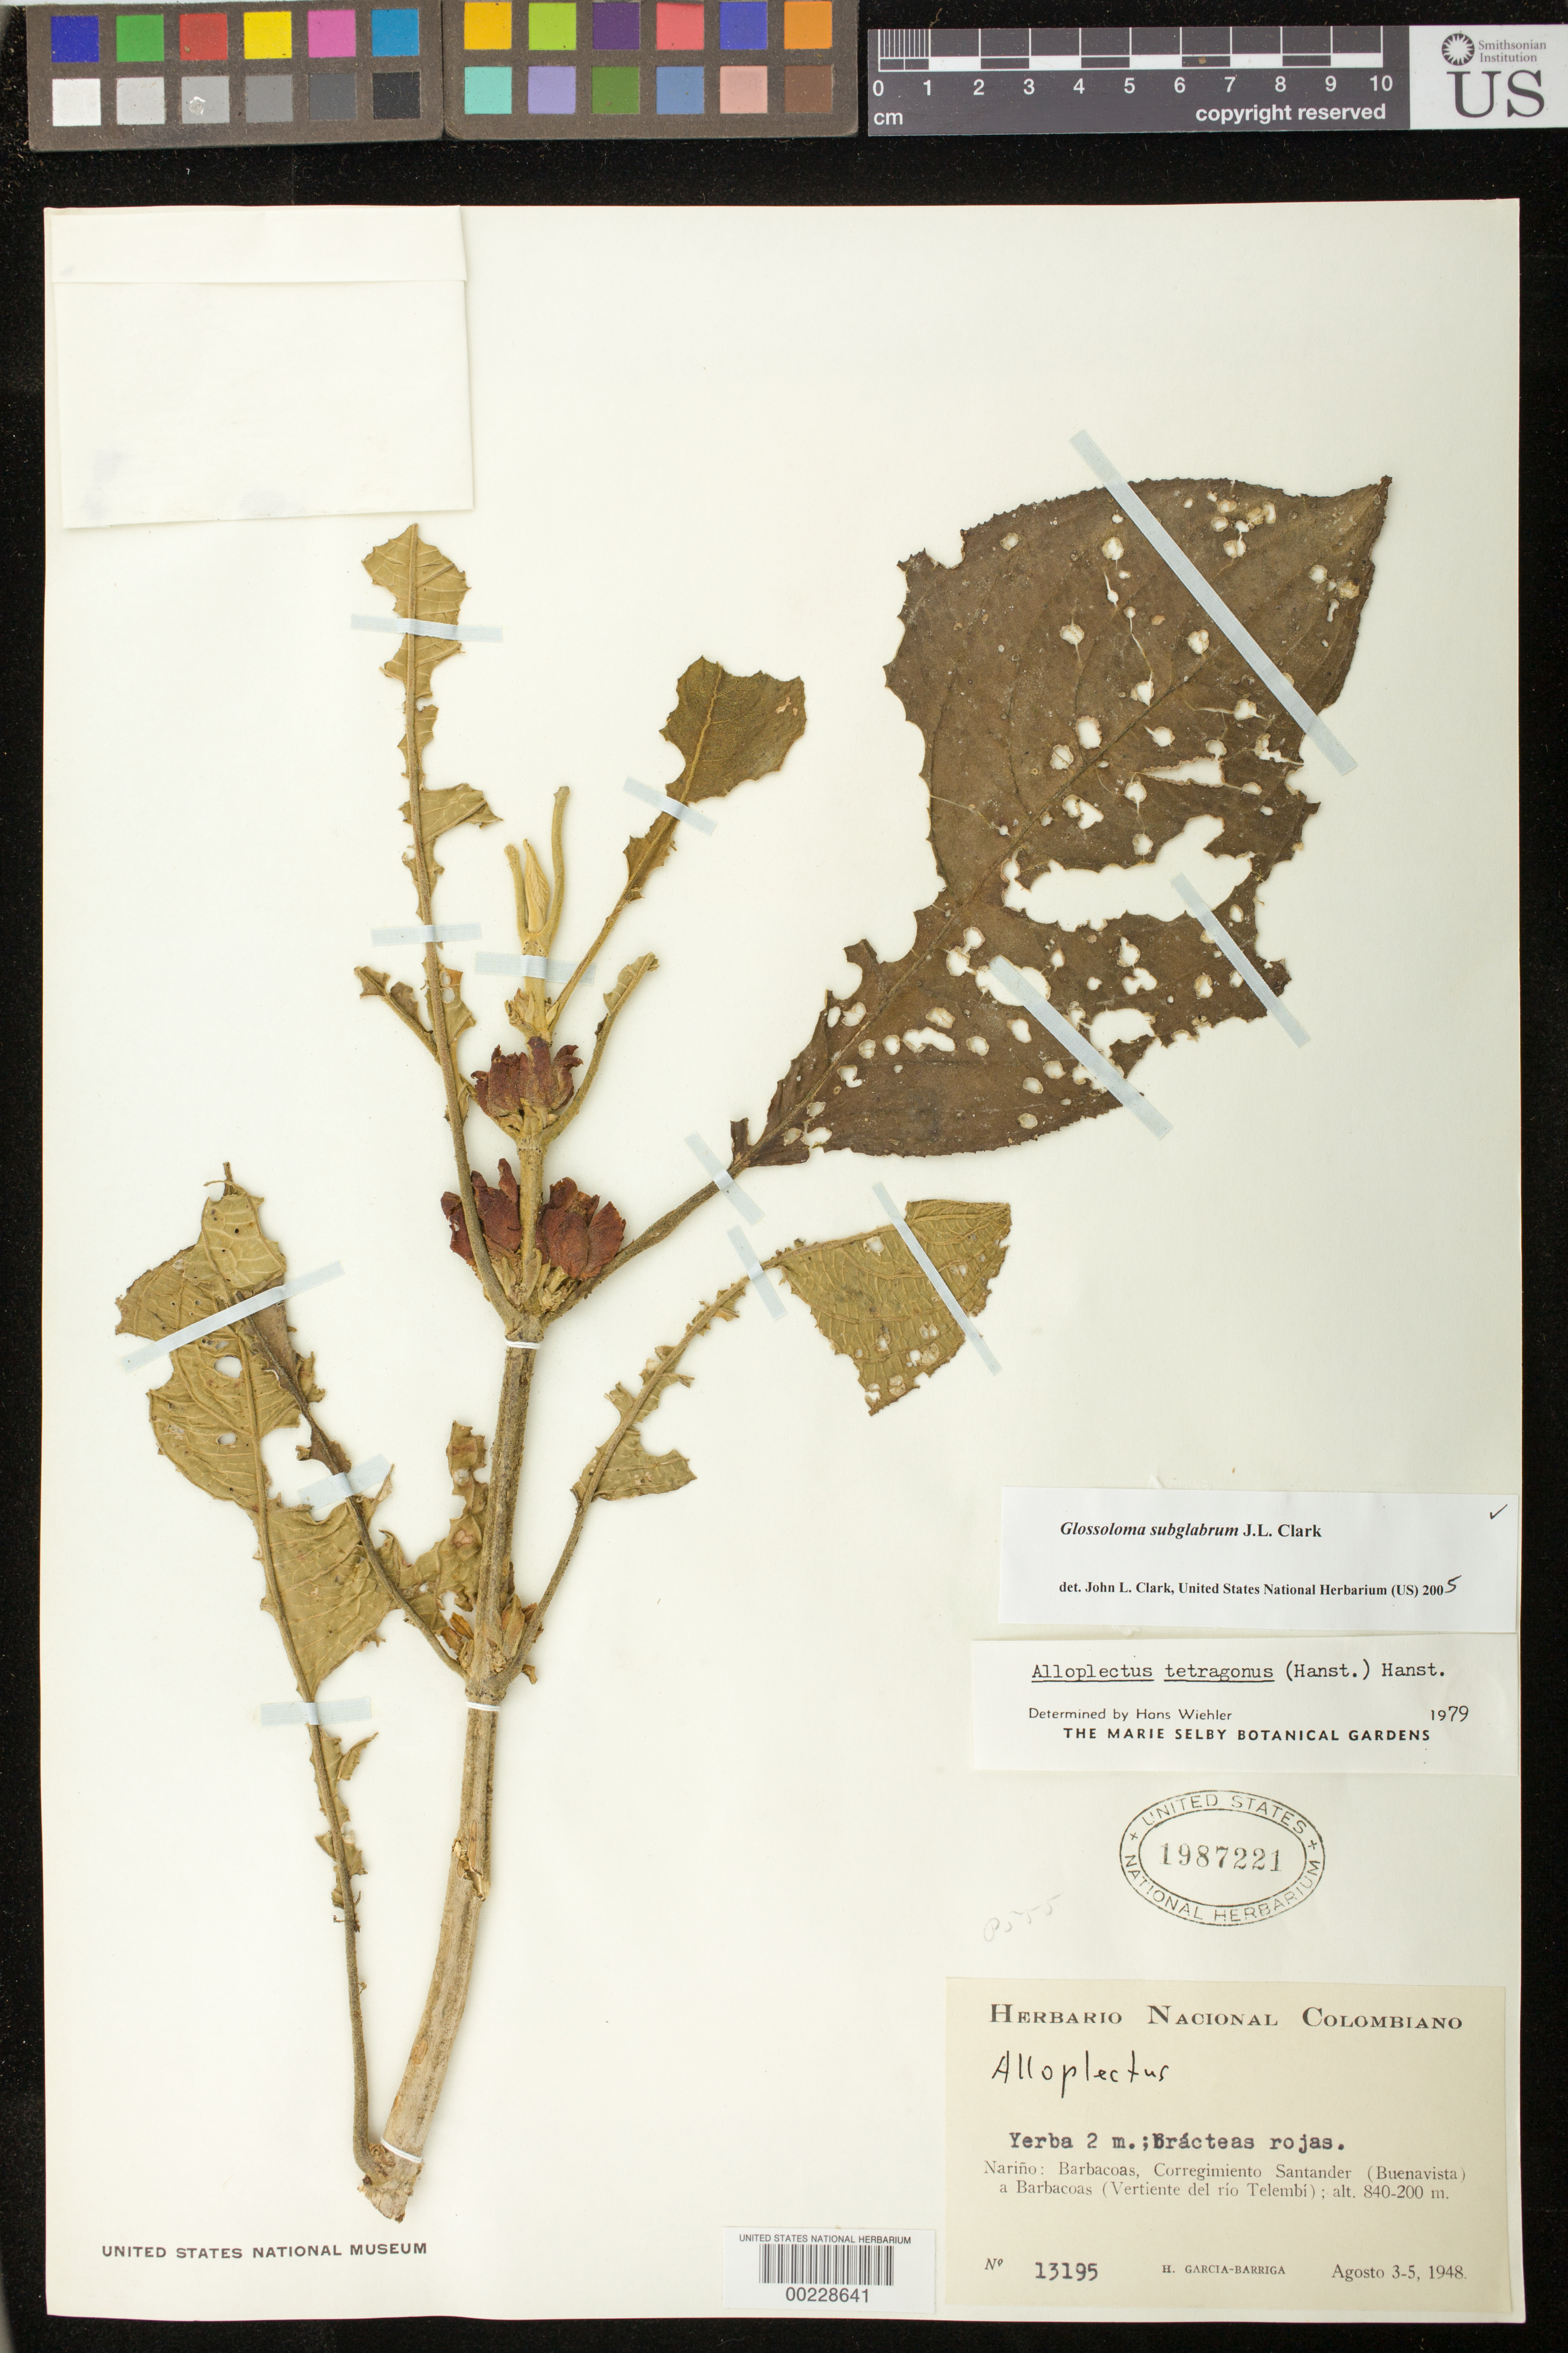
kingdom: Plantae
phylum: Tracheophyta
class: Magnoliopsida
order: Lamiales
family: Gesneriaceae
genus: Glossoloma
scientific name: Glossoloma subglabrum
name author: J.L. Clark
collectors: H. García Barriga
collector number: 13195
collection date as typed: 3-5 Aug 1948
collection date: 1948-08-03/1948-08-05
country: Colombia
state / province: Nariño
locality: Barbacoas, Corregimiento Santander (Buenavista) a Barbacoas (Vertiente del río Telembí)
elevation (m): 200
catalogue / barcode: US 1987221